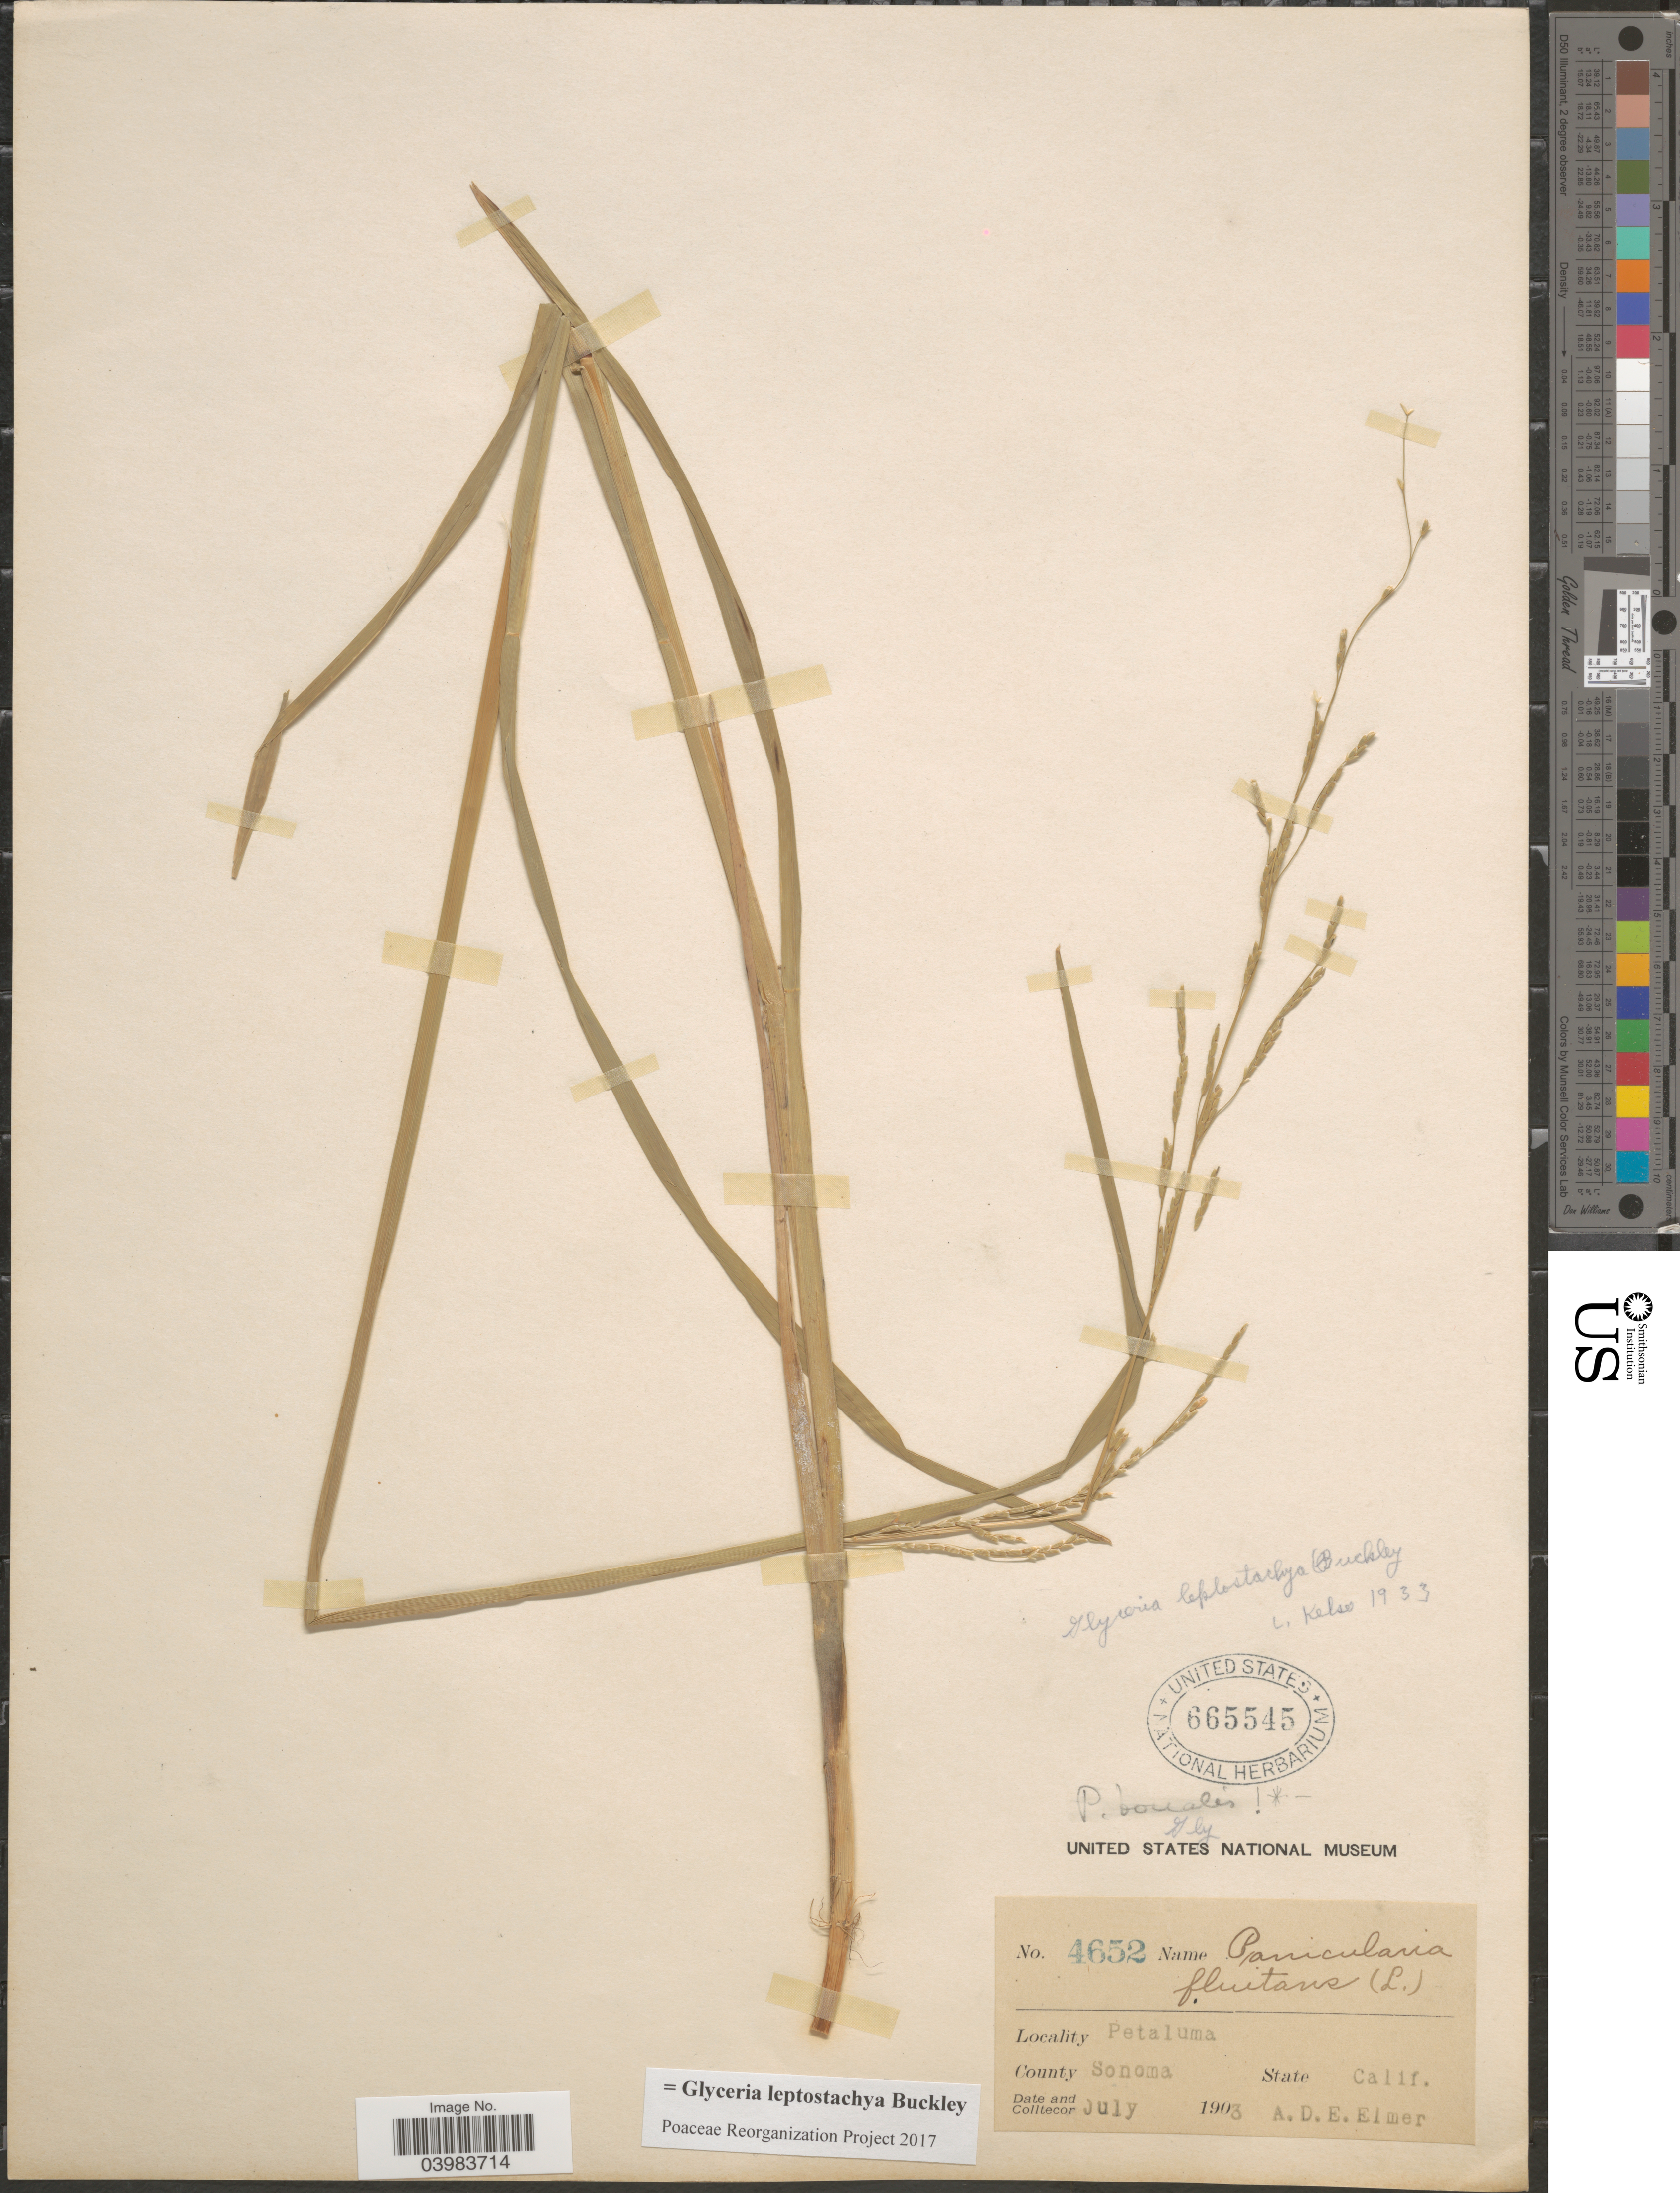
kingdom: Plantae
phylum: Tracheophyta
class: Liliopsida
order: Poales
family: Poaceae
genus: Glyceria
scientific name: Glyceria leptostachya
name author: Buckley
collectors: A. D. E. Elmer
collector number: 4652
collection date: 1903-07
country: United States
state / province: California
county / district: Sonoma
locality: Petaluma. County Sonoma.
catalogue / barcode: US 665545